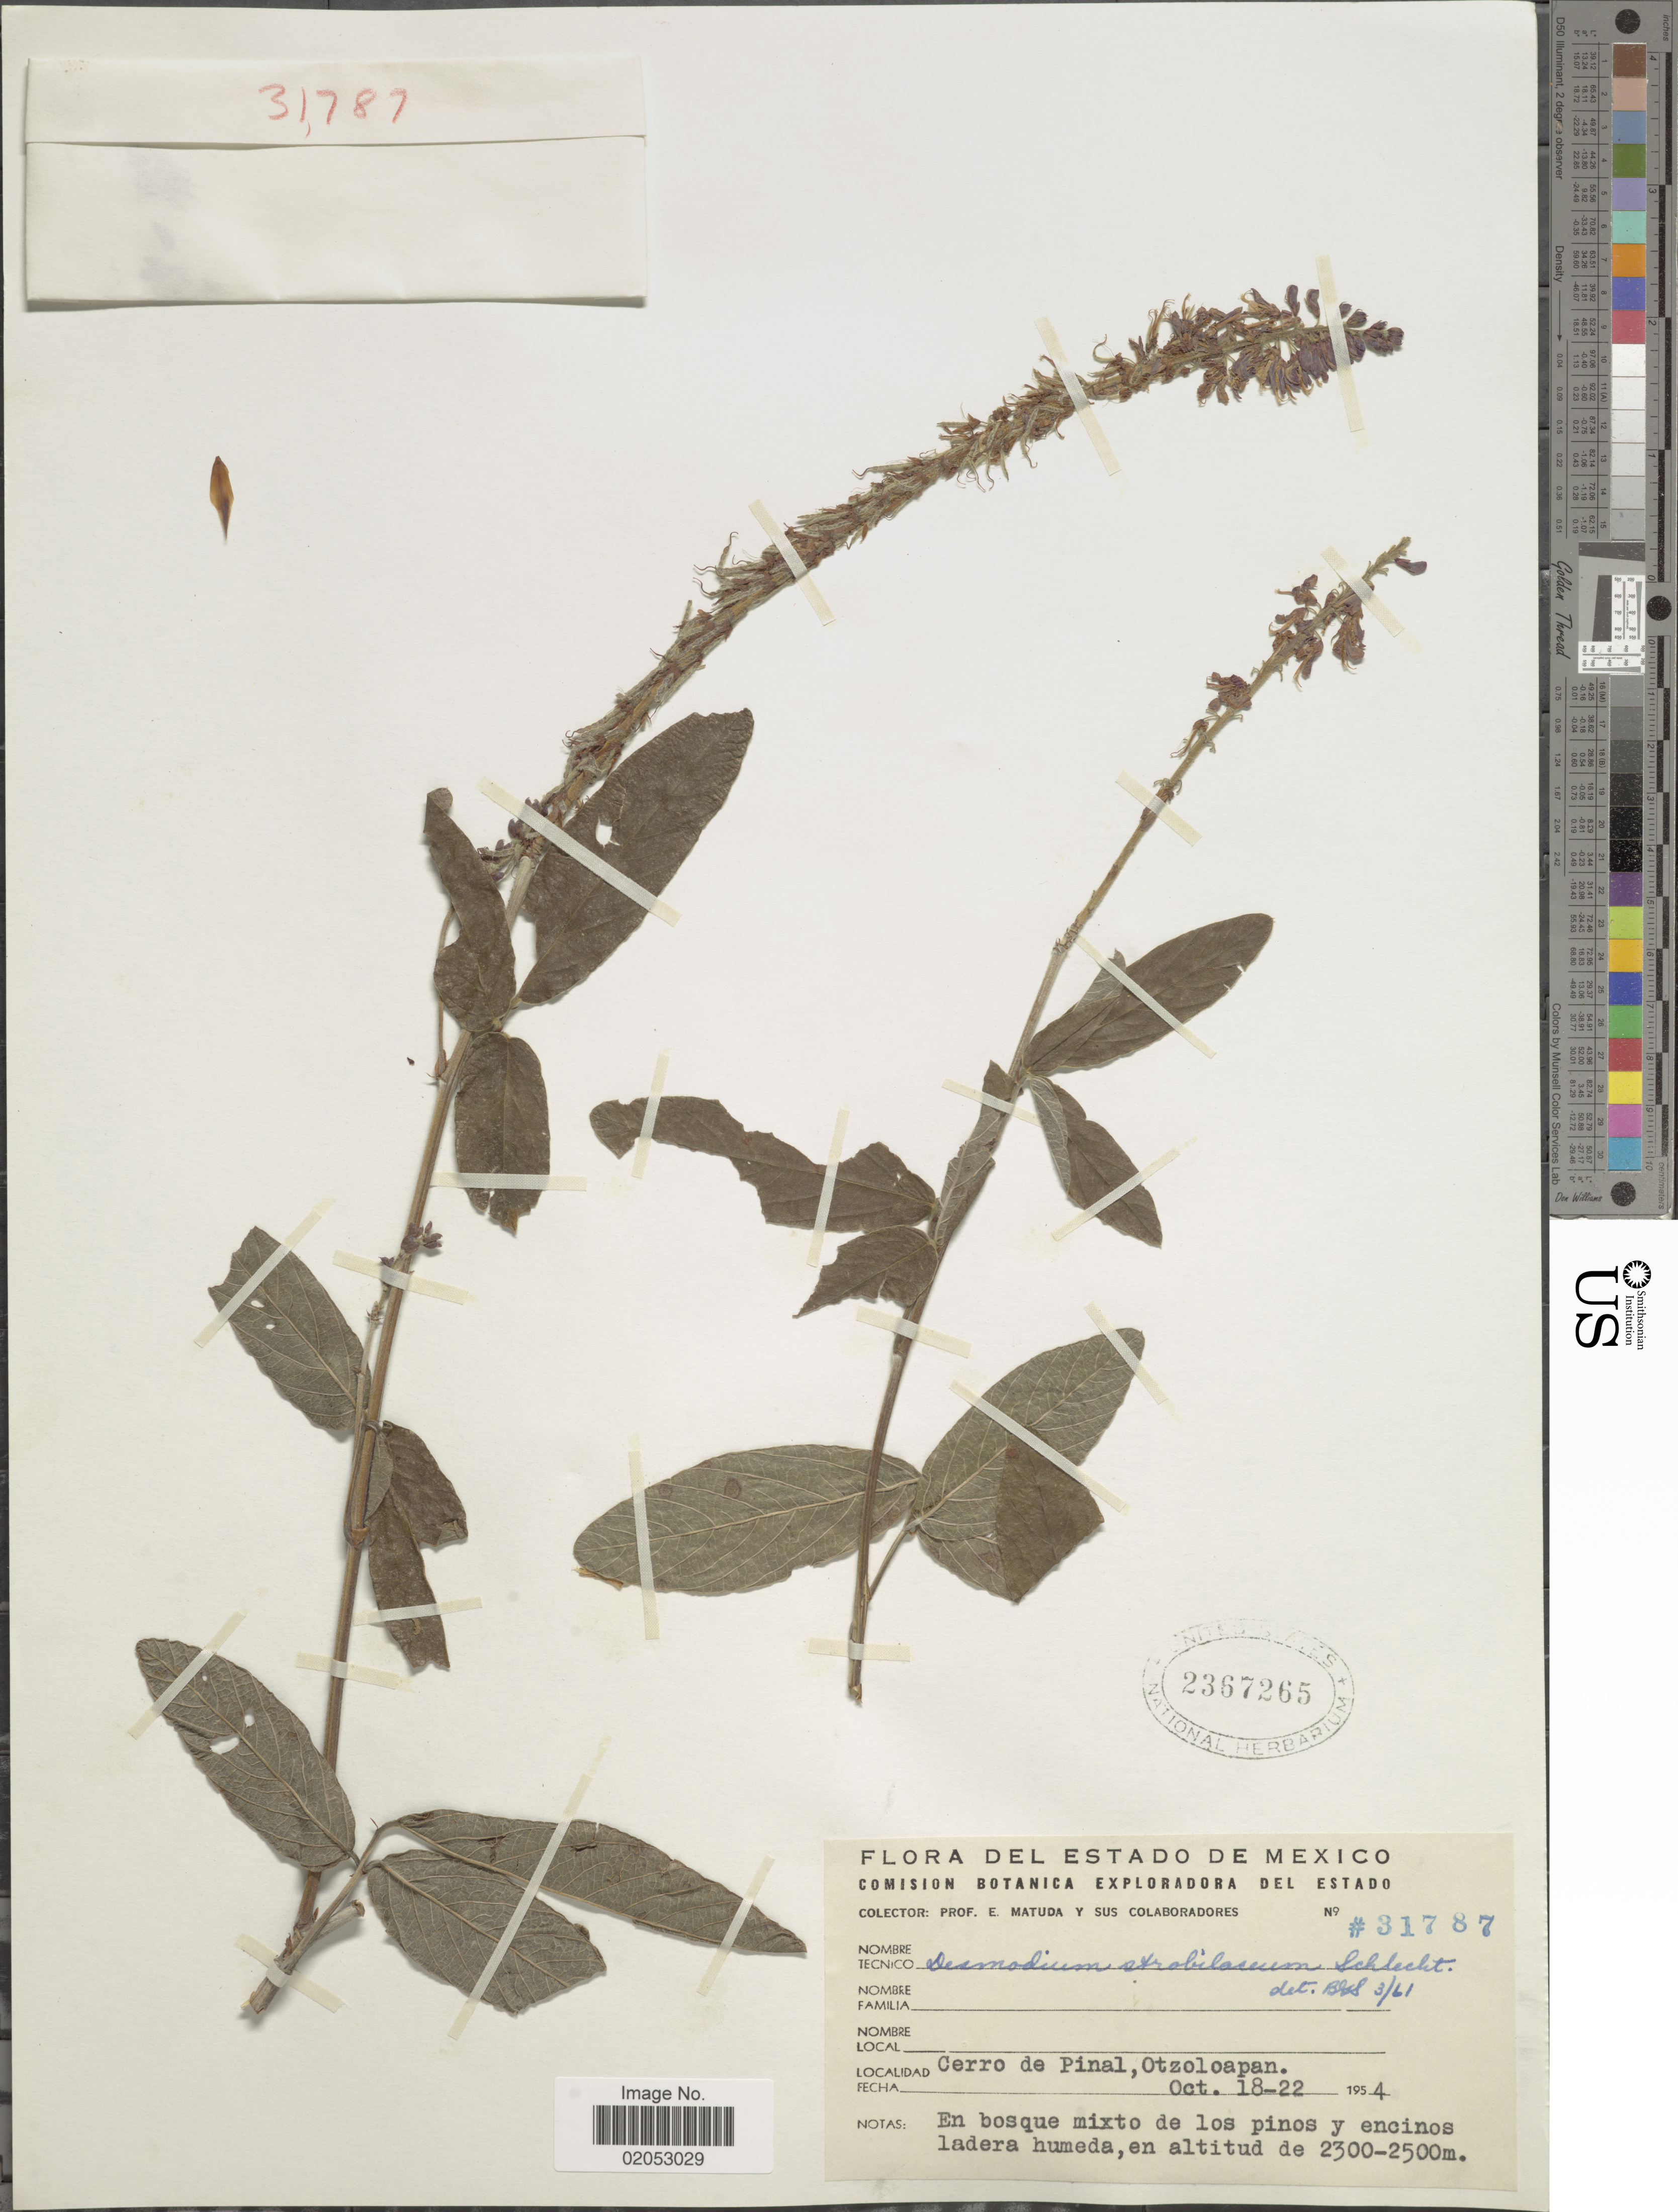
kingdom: Plantae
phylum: Tracheophyta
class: Magnoliopsida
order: Fabales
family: Fabaceae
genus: Desmodium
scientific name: Desmodium strobilaceum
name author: Schltdl.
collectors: E. Matuda & et al.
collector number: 31787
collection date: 1954-10-18/1954-10-22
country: Mexico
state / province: México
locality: Estado de Mexico. Cerro de Pinal, Otzoloapan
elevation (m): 2300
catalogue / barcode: US 2367265